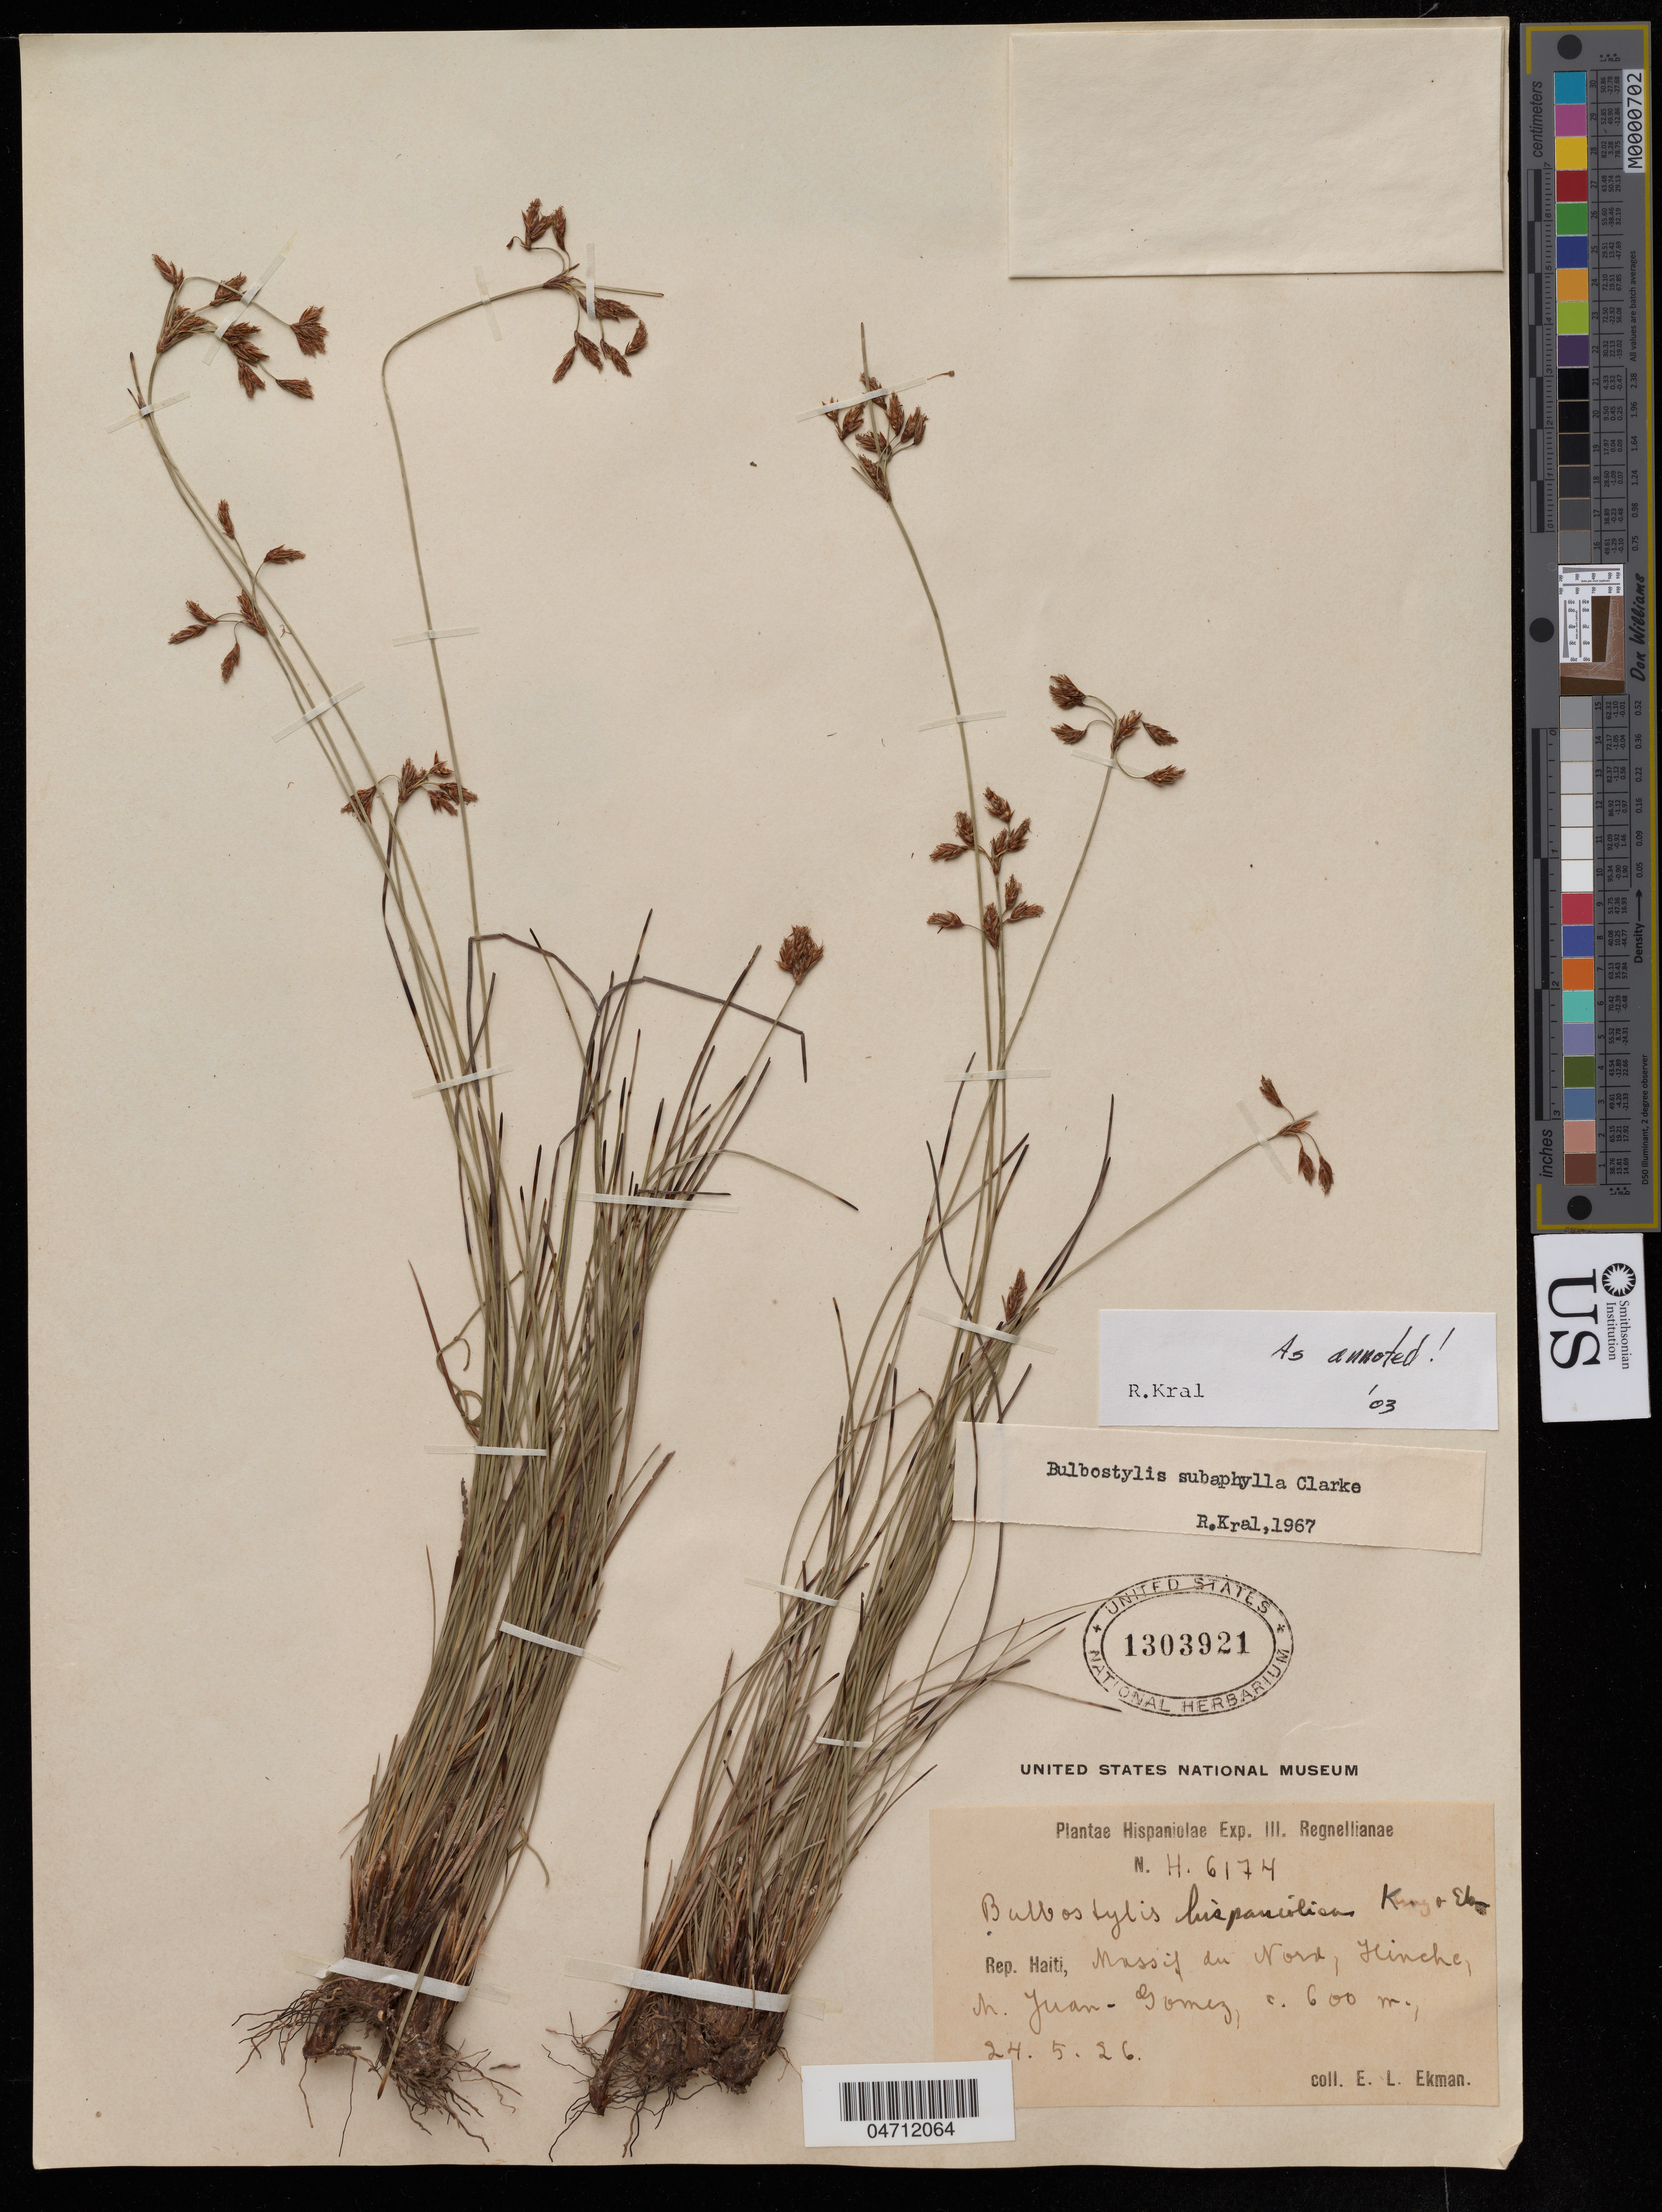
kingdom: Plantae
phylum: Tracheophyta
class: Liliopsida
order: Poales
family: Cyperaceae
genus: Bulbostylis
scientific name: Bulbostylis subaphylla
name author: C.B. Clarke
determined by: Kral, R.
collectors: E. L. Ekman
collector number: H.6174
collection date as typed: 24 May 1926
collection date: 1926-05-24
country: Haiti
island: Hispaniola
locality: Massif du Nord, Hinche, M. Juan-Gómez.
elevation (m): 600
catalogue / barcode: US 1303921